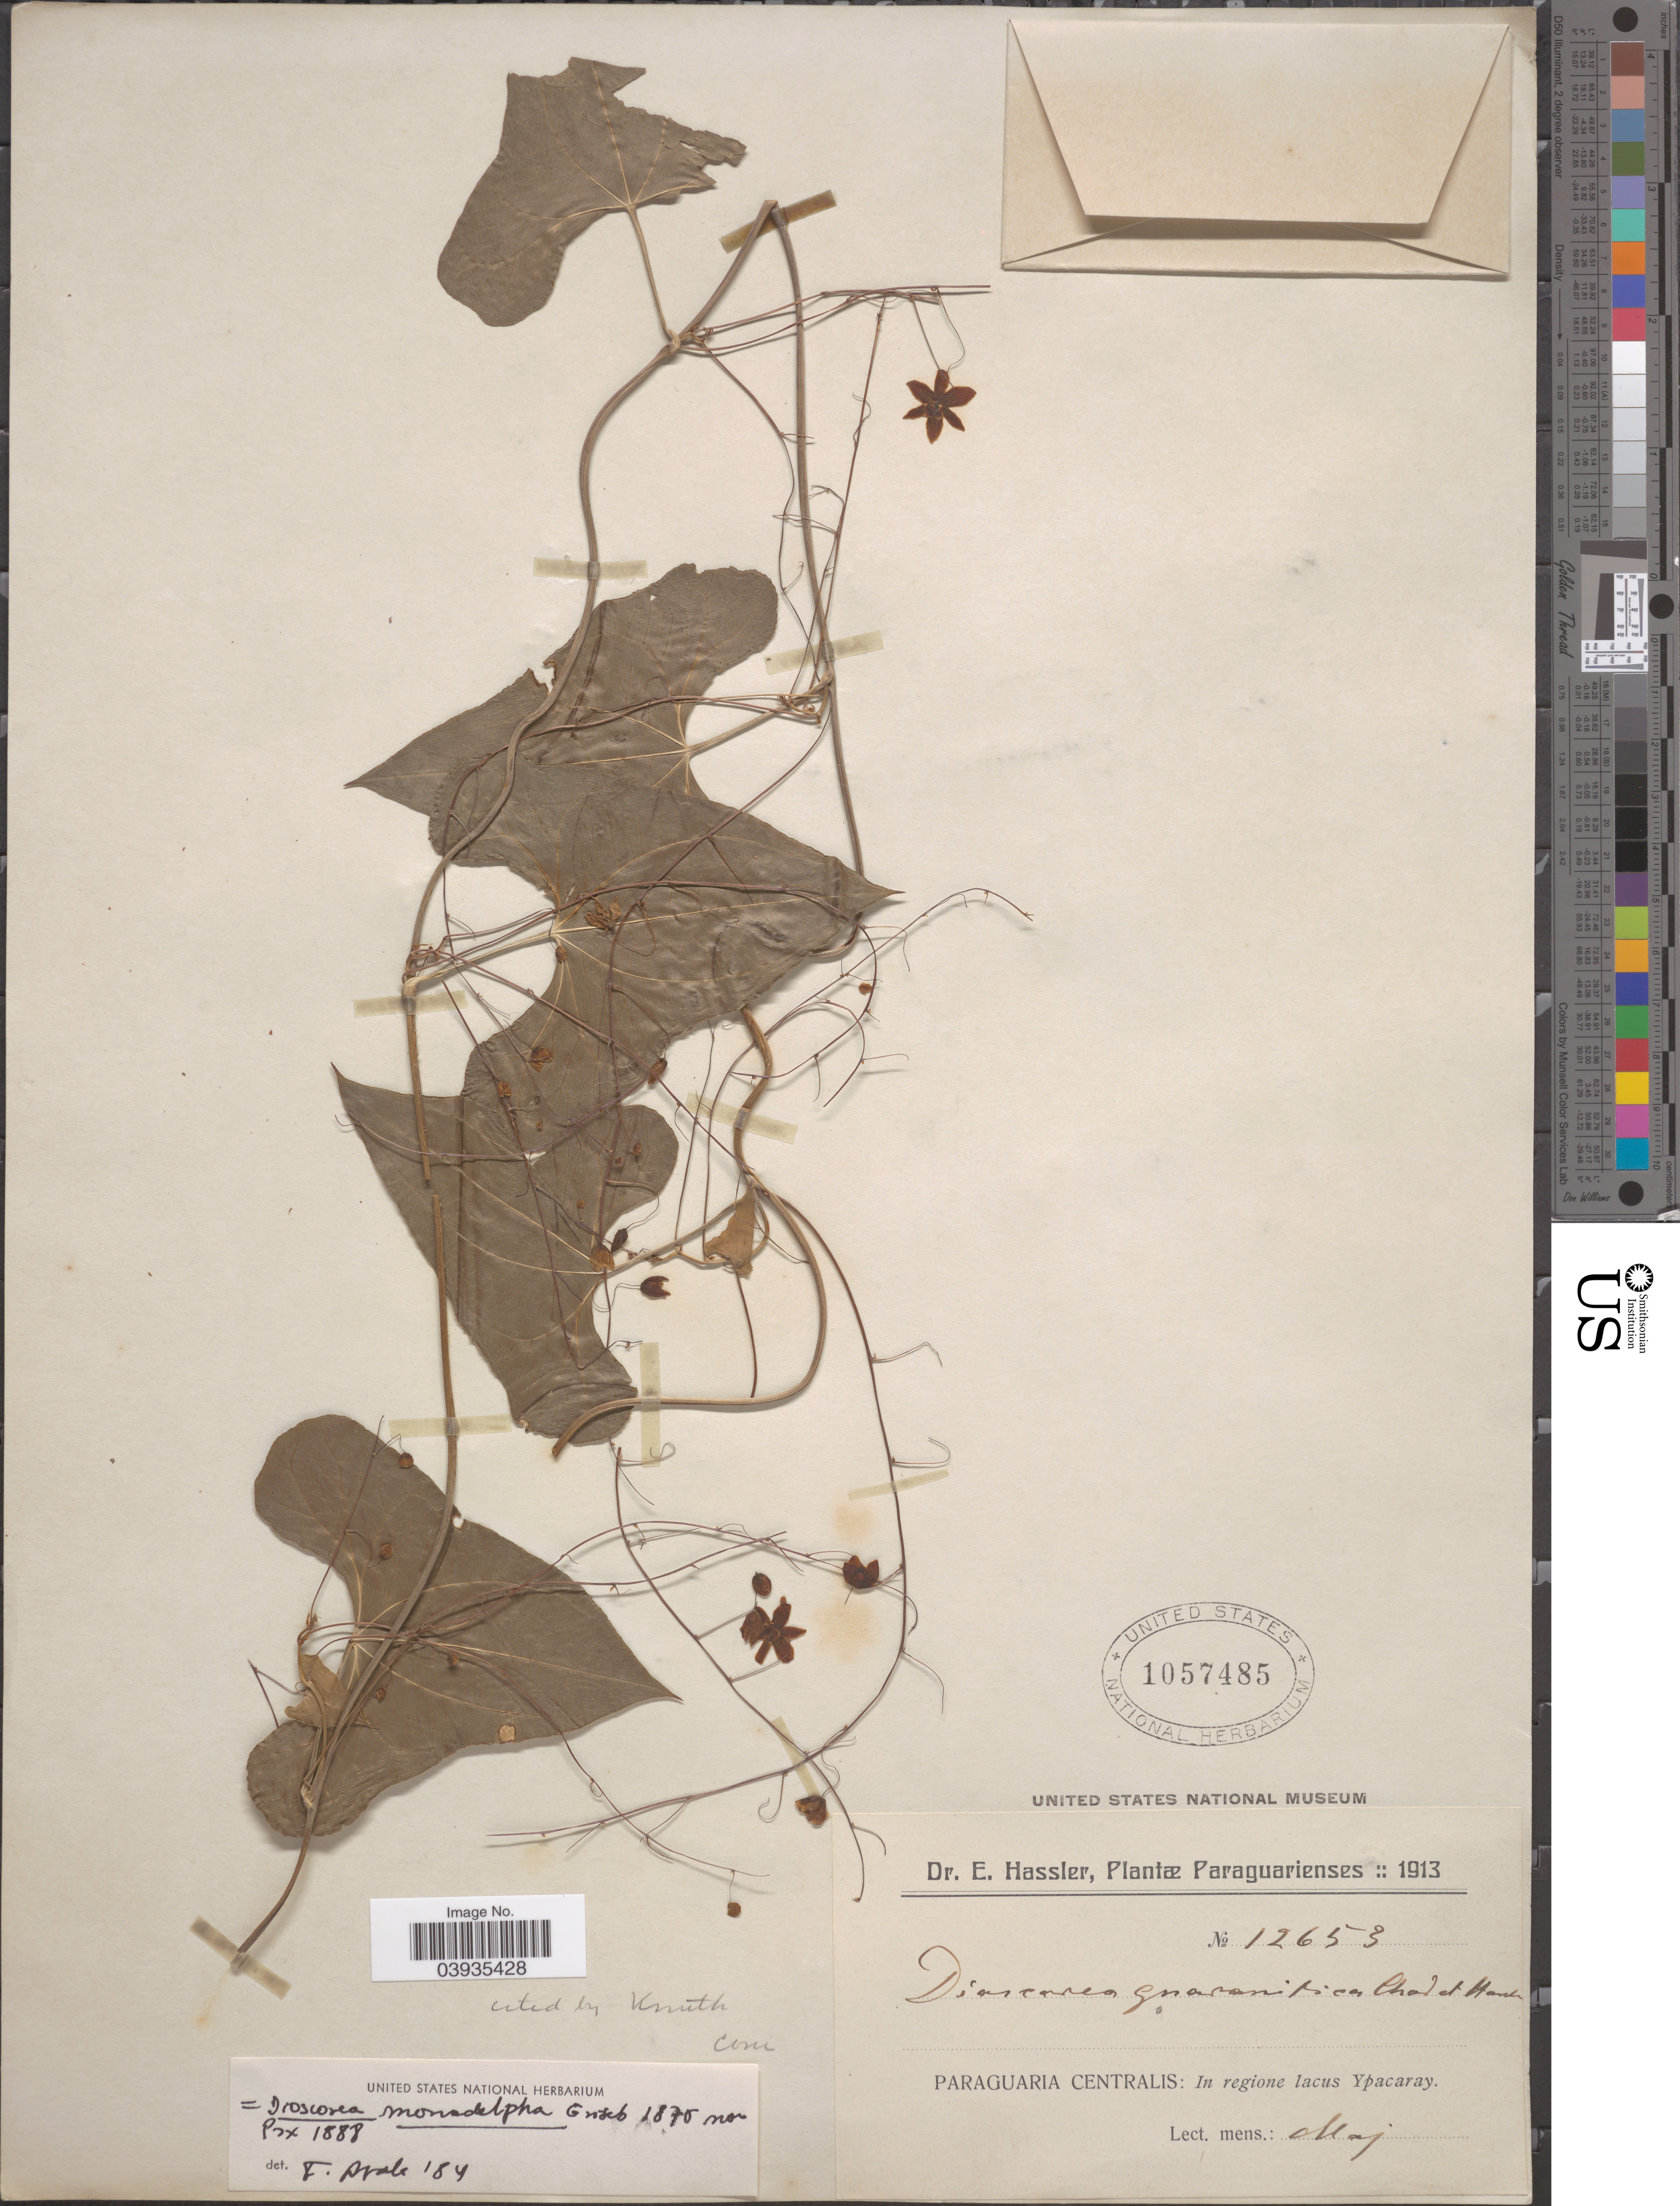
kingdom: Plantae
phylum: Tracheophyta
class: Liliopsida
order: Dioscoreales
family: Dioscoreaceae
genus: Dioscorea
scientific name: Dioscorea subhastata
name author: Vell.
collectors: E. Hassler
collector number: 12653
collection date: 1913-05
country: Paraguay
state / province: Central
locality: Paraguaria Centralis: In regione lacus Ypacaray.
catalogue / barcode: US 1057485